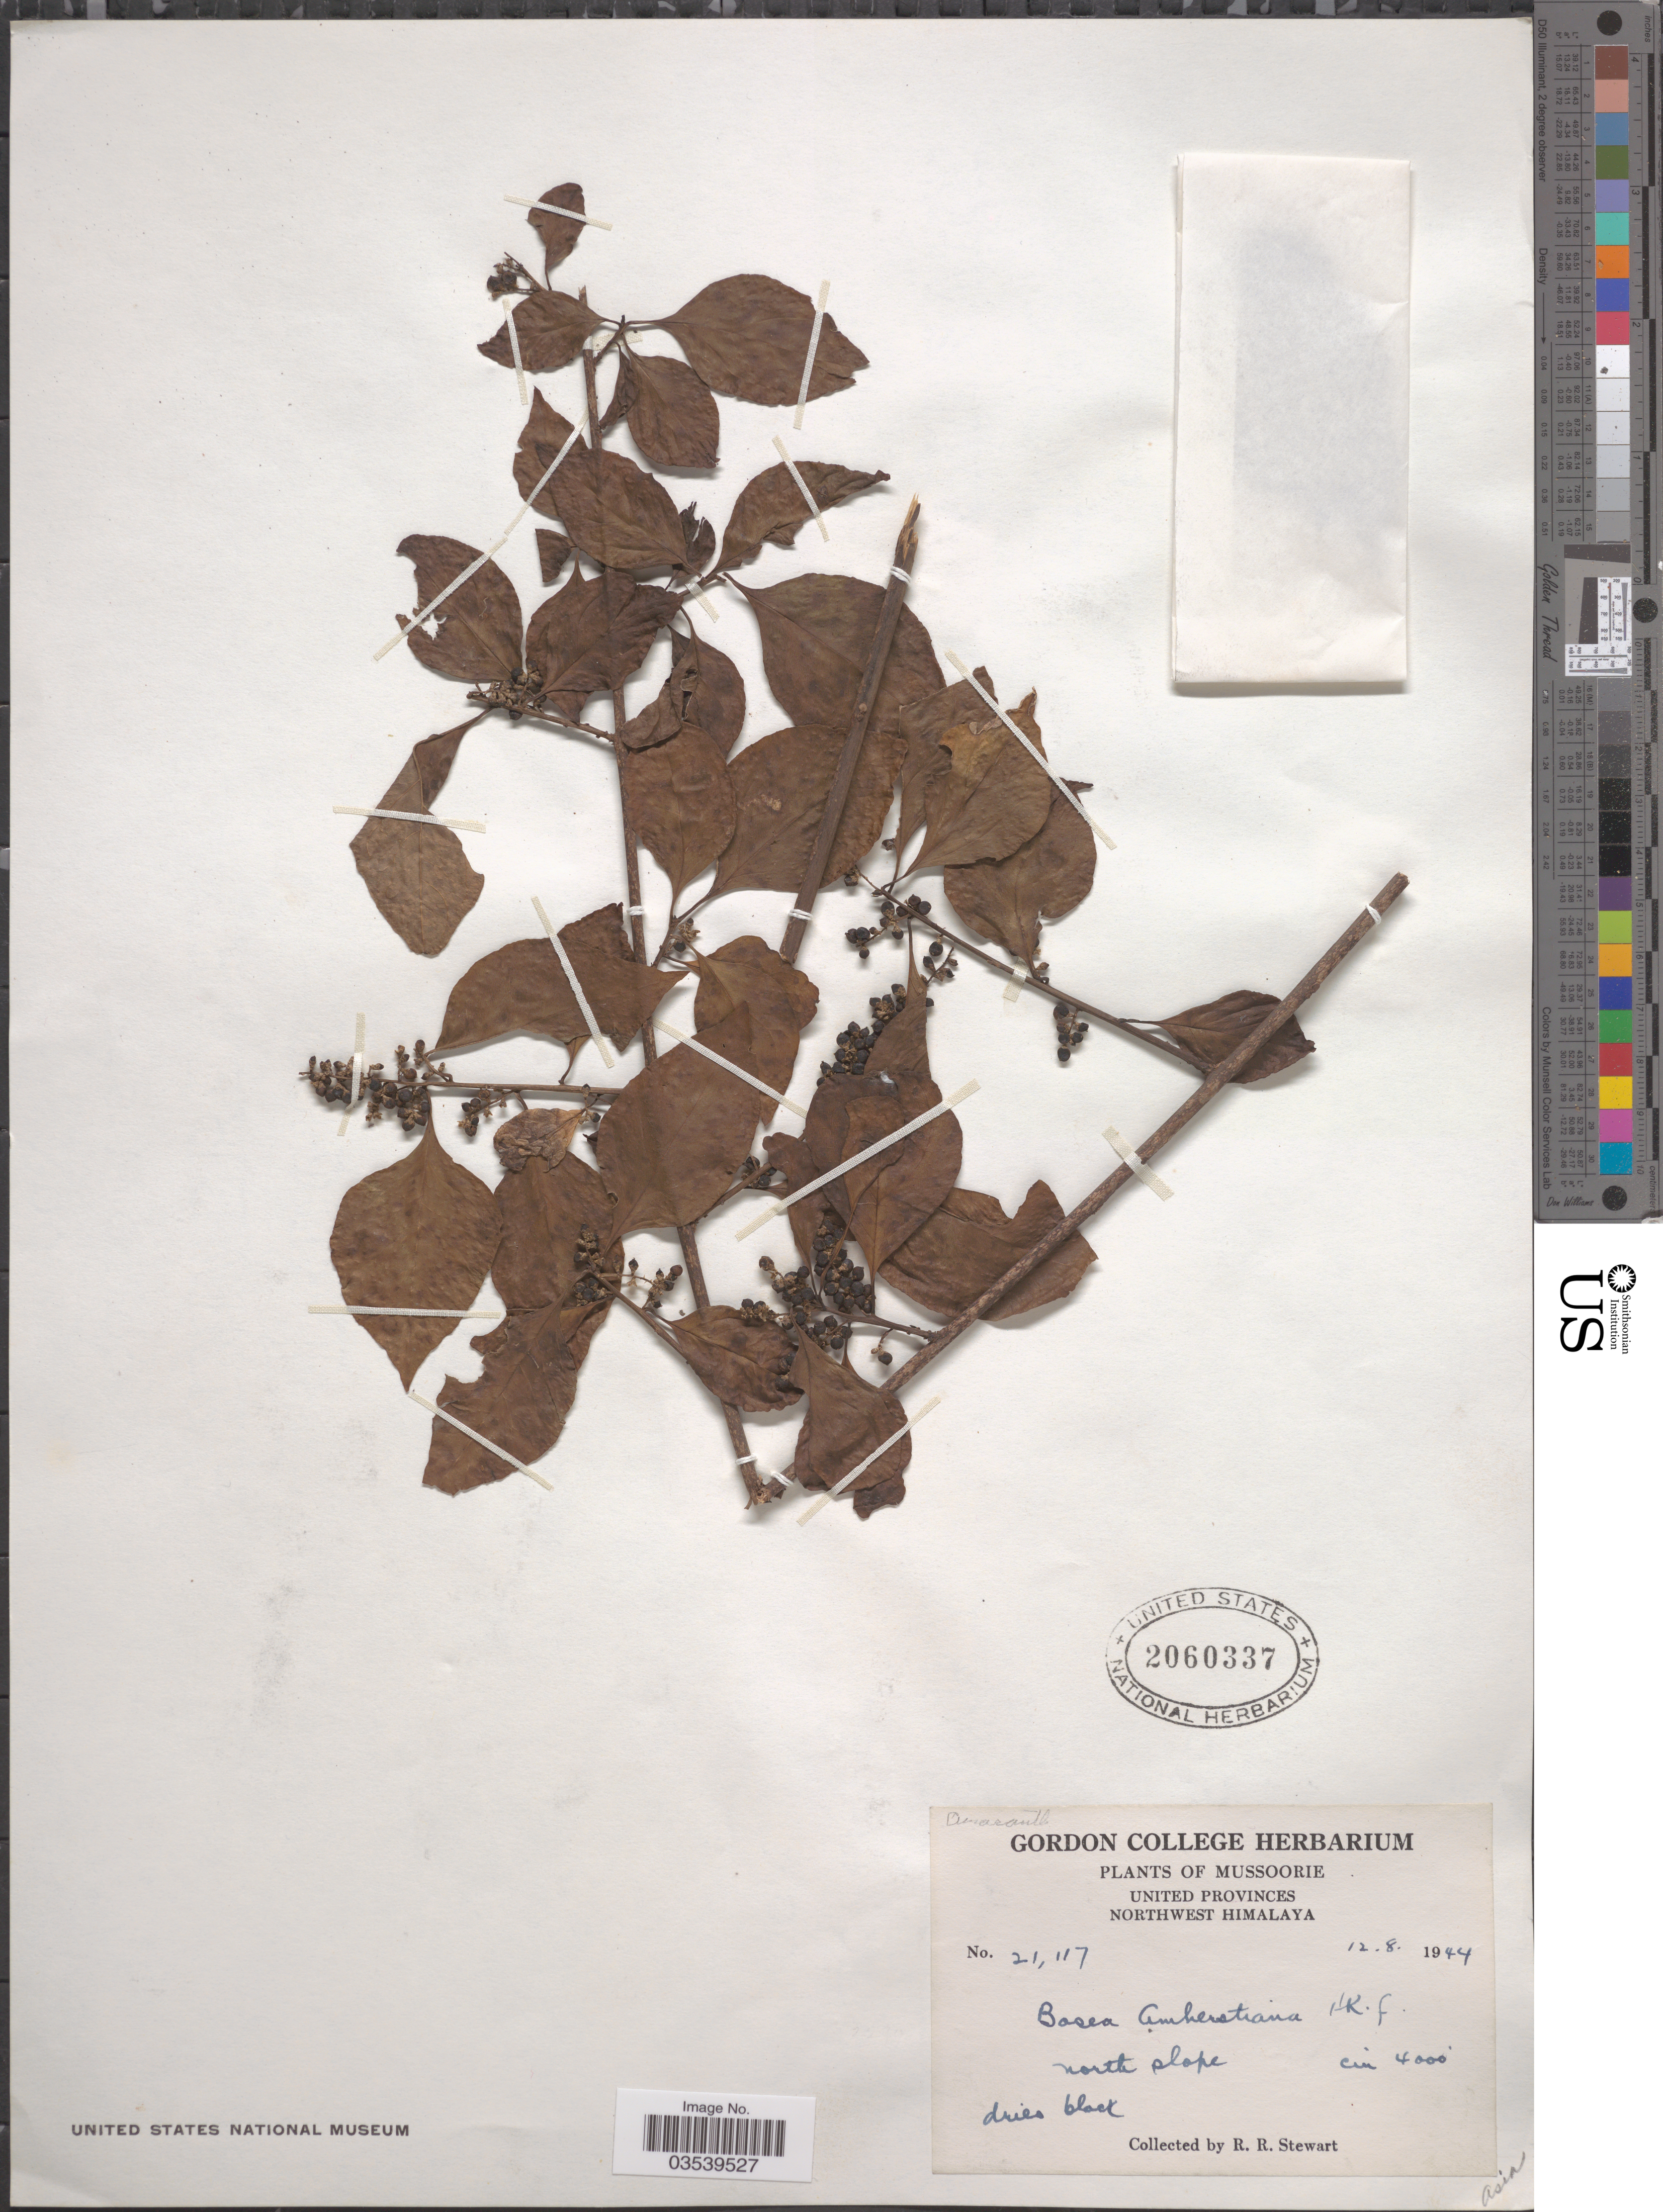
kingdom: Plantae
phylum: Tracheophyta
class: Magnoliopsida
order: Caryophyllales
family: Amaranthaceae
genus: Bosea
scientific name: Bosea amherstiana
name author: Hook. f.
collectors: R. Stewart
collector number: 21117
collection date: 1944-08-12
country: India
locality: Mussoorie. United Provinces. Northwest Himalaya. North slope.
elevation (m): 1219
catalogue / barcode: US 2060337